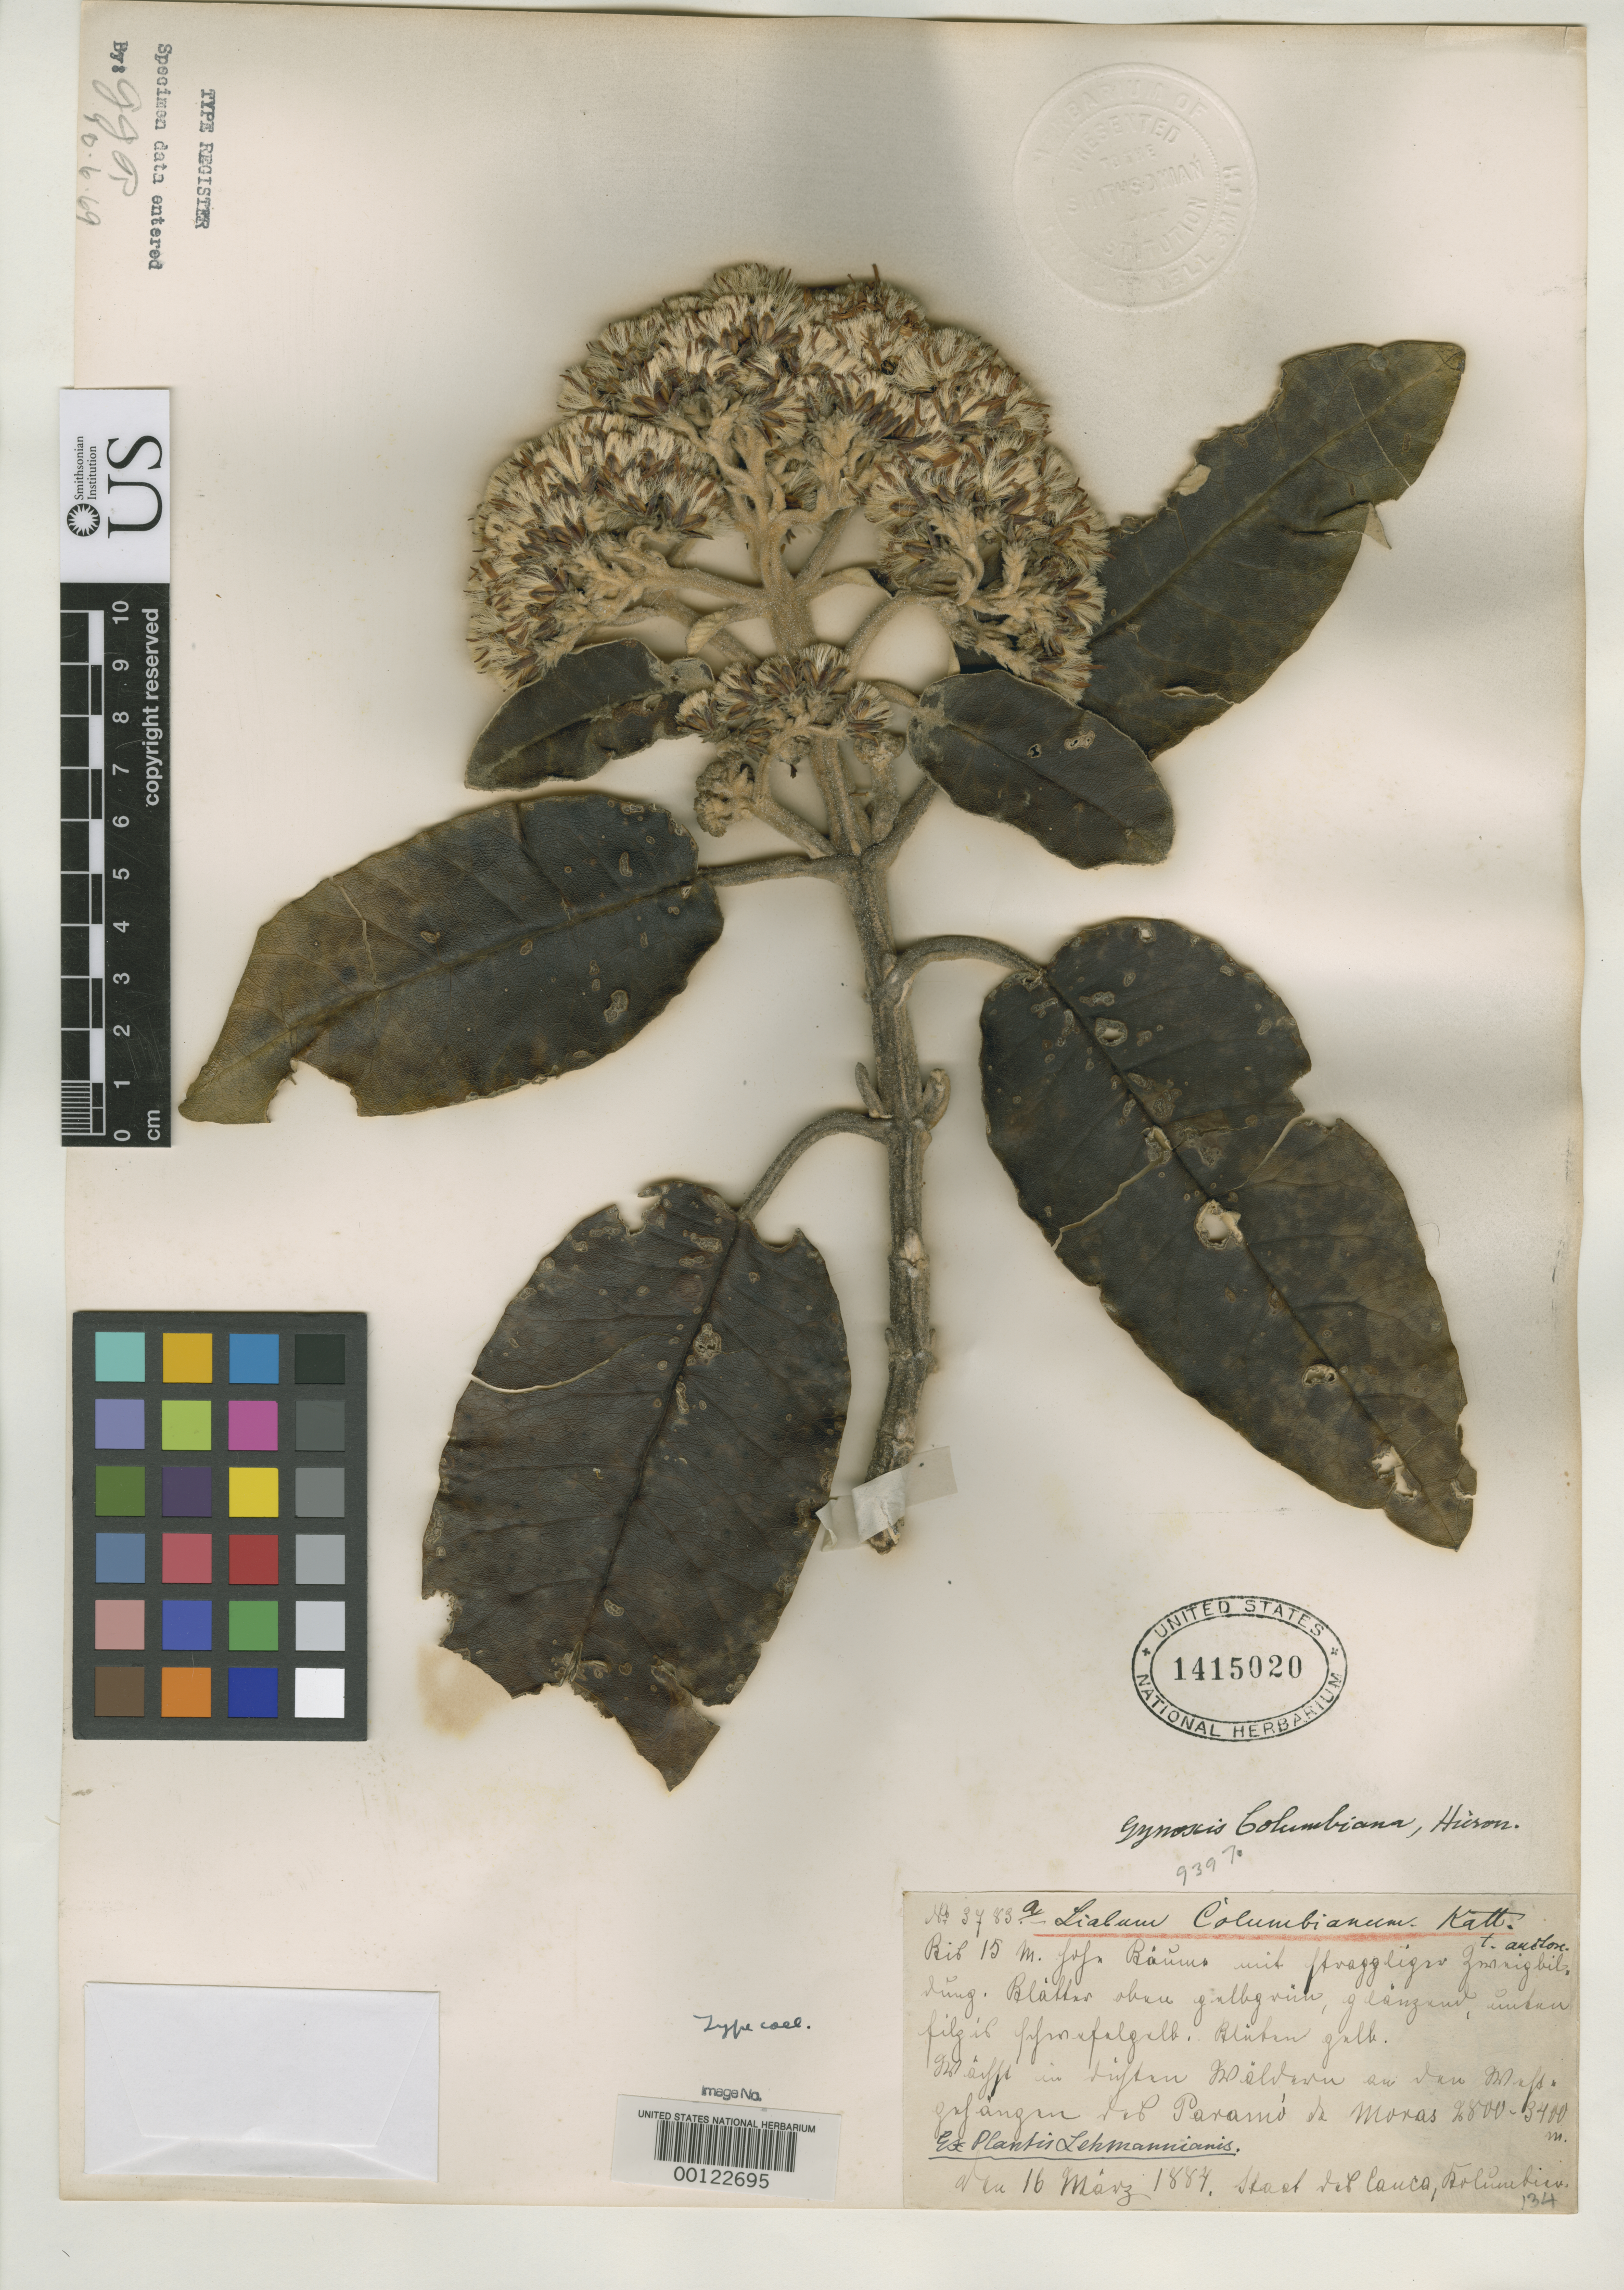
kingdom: Plantae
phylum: Tracheophyta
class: Magnoliopsida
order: Asterales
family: Asteraceae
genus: Liabum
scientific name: Liabum columbianum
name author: Klatt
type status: Possible Isotype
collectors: F. C. Lehmann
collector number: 3783 a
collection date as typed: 16 Mar 1884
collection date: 1884-03-16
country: Colombia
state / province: Cauca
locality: Param de Moras.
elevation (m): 2800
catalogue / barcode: US 1415020